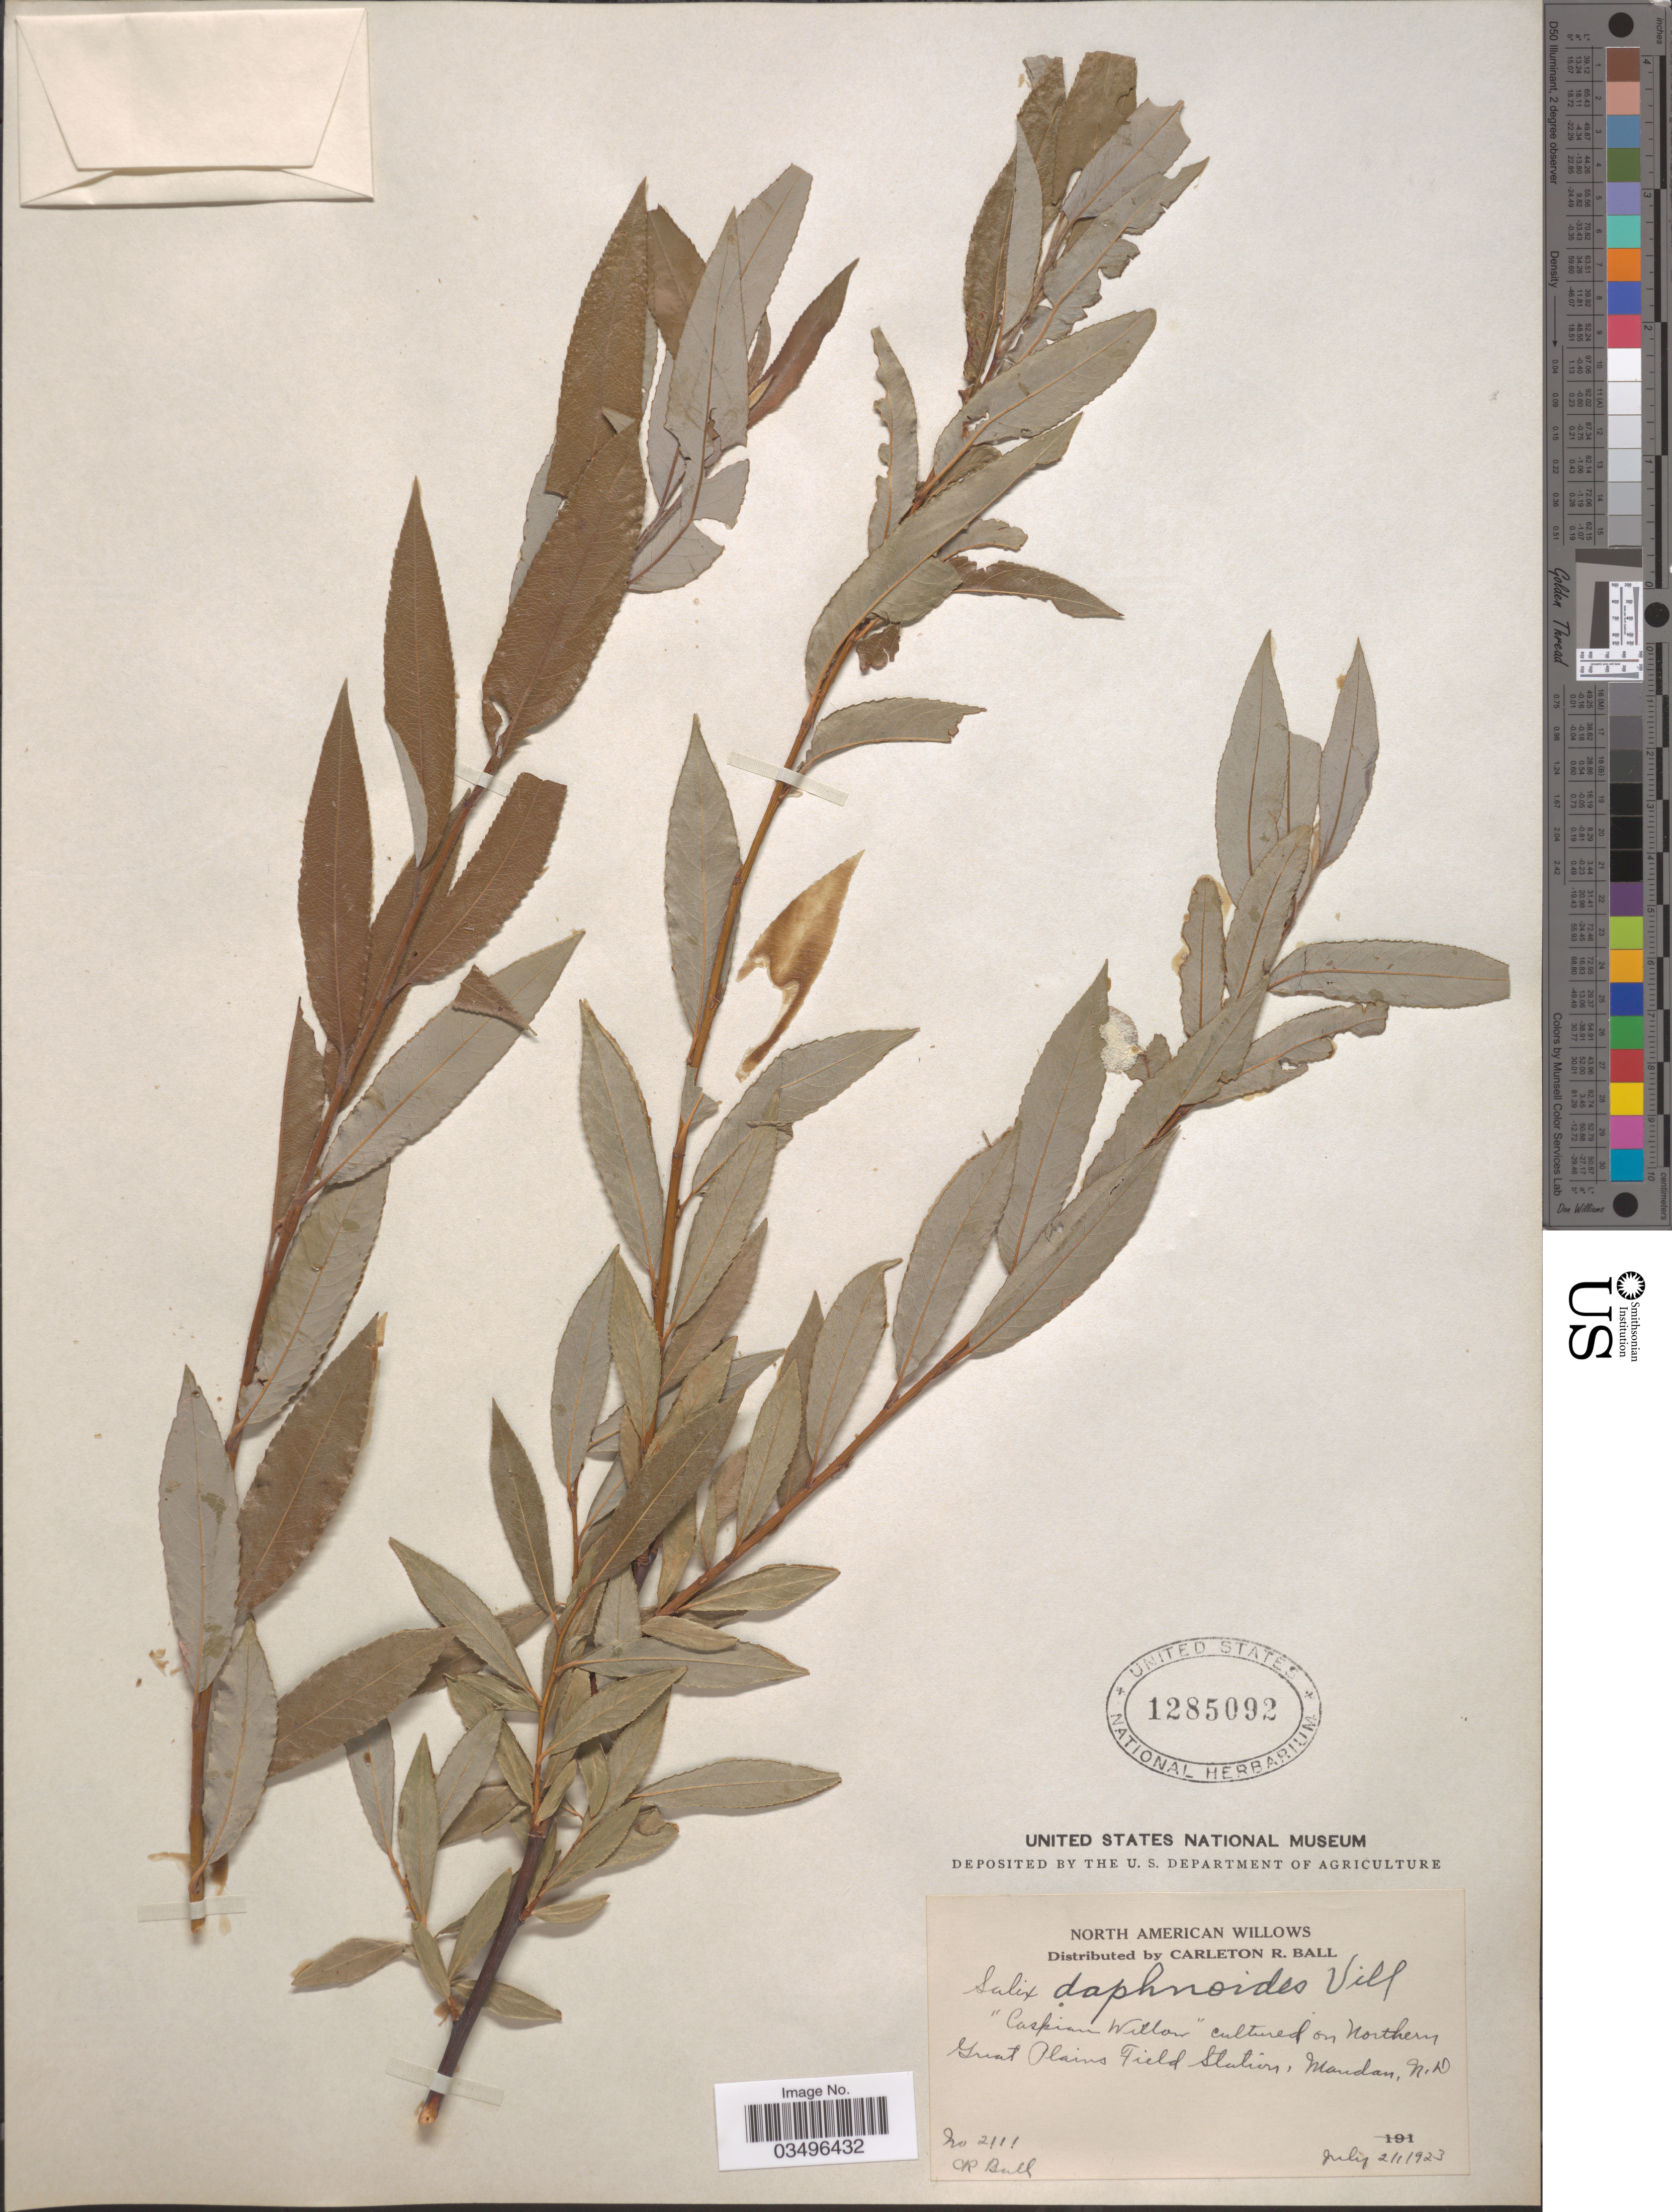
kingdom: Plantae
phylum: Tracheophyta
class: Magnoliopsida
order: Malpighiales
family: Salicaceae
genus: Salix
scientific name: Salix daphnoides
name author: Vill.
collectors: C. R. Ball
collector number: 2111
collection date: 1923-07-01/1923-07-02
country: United States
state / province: North Dakota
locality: Northern Great Plains Field Station, Mandan.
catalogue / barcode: US 1285092